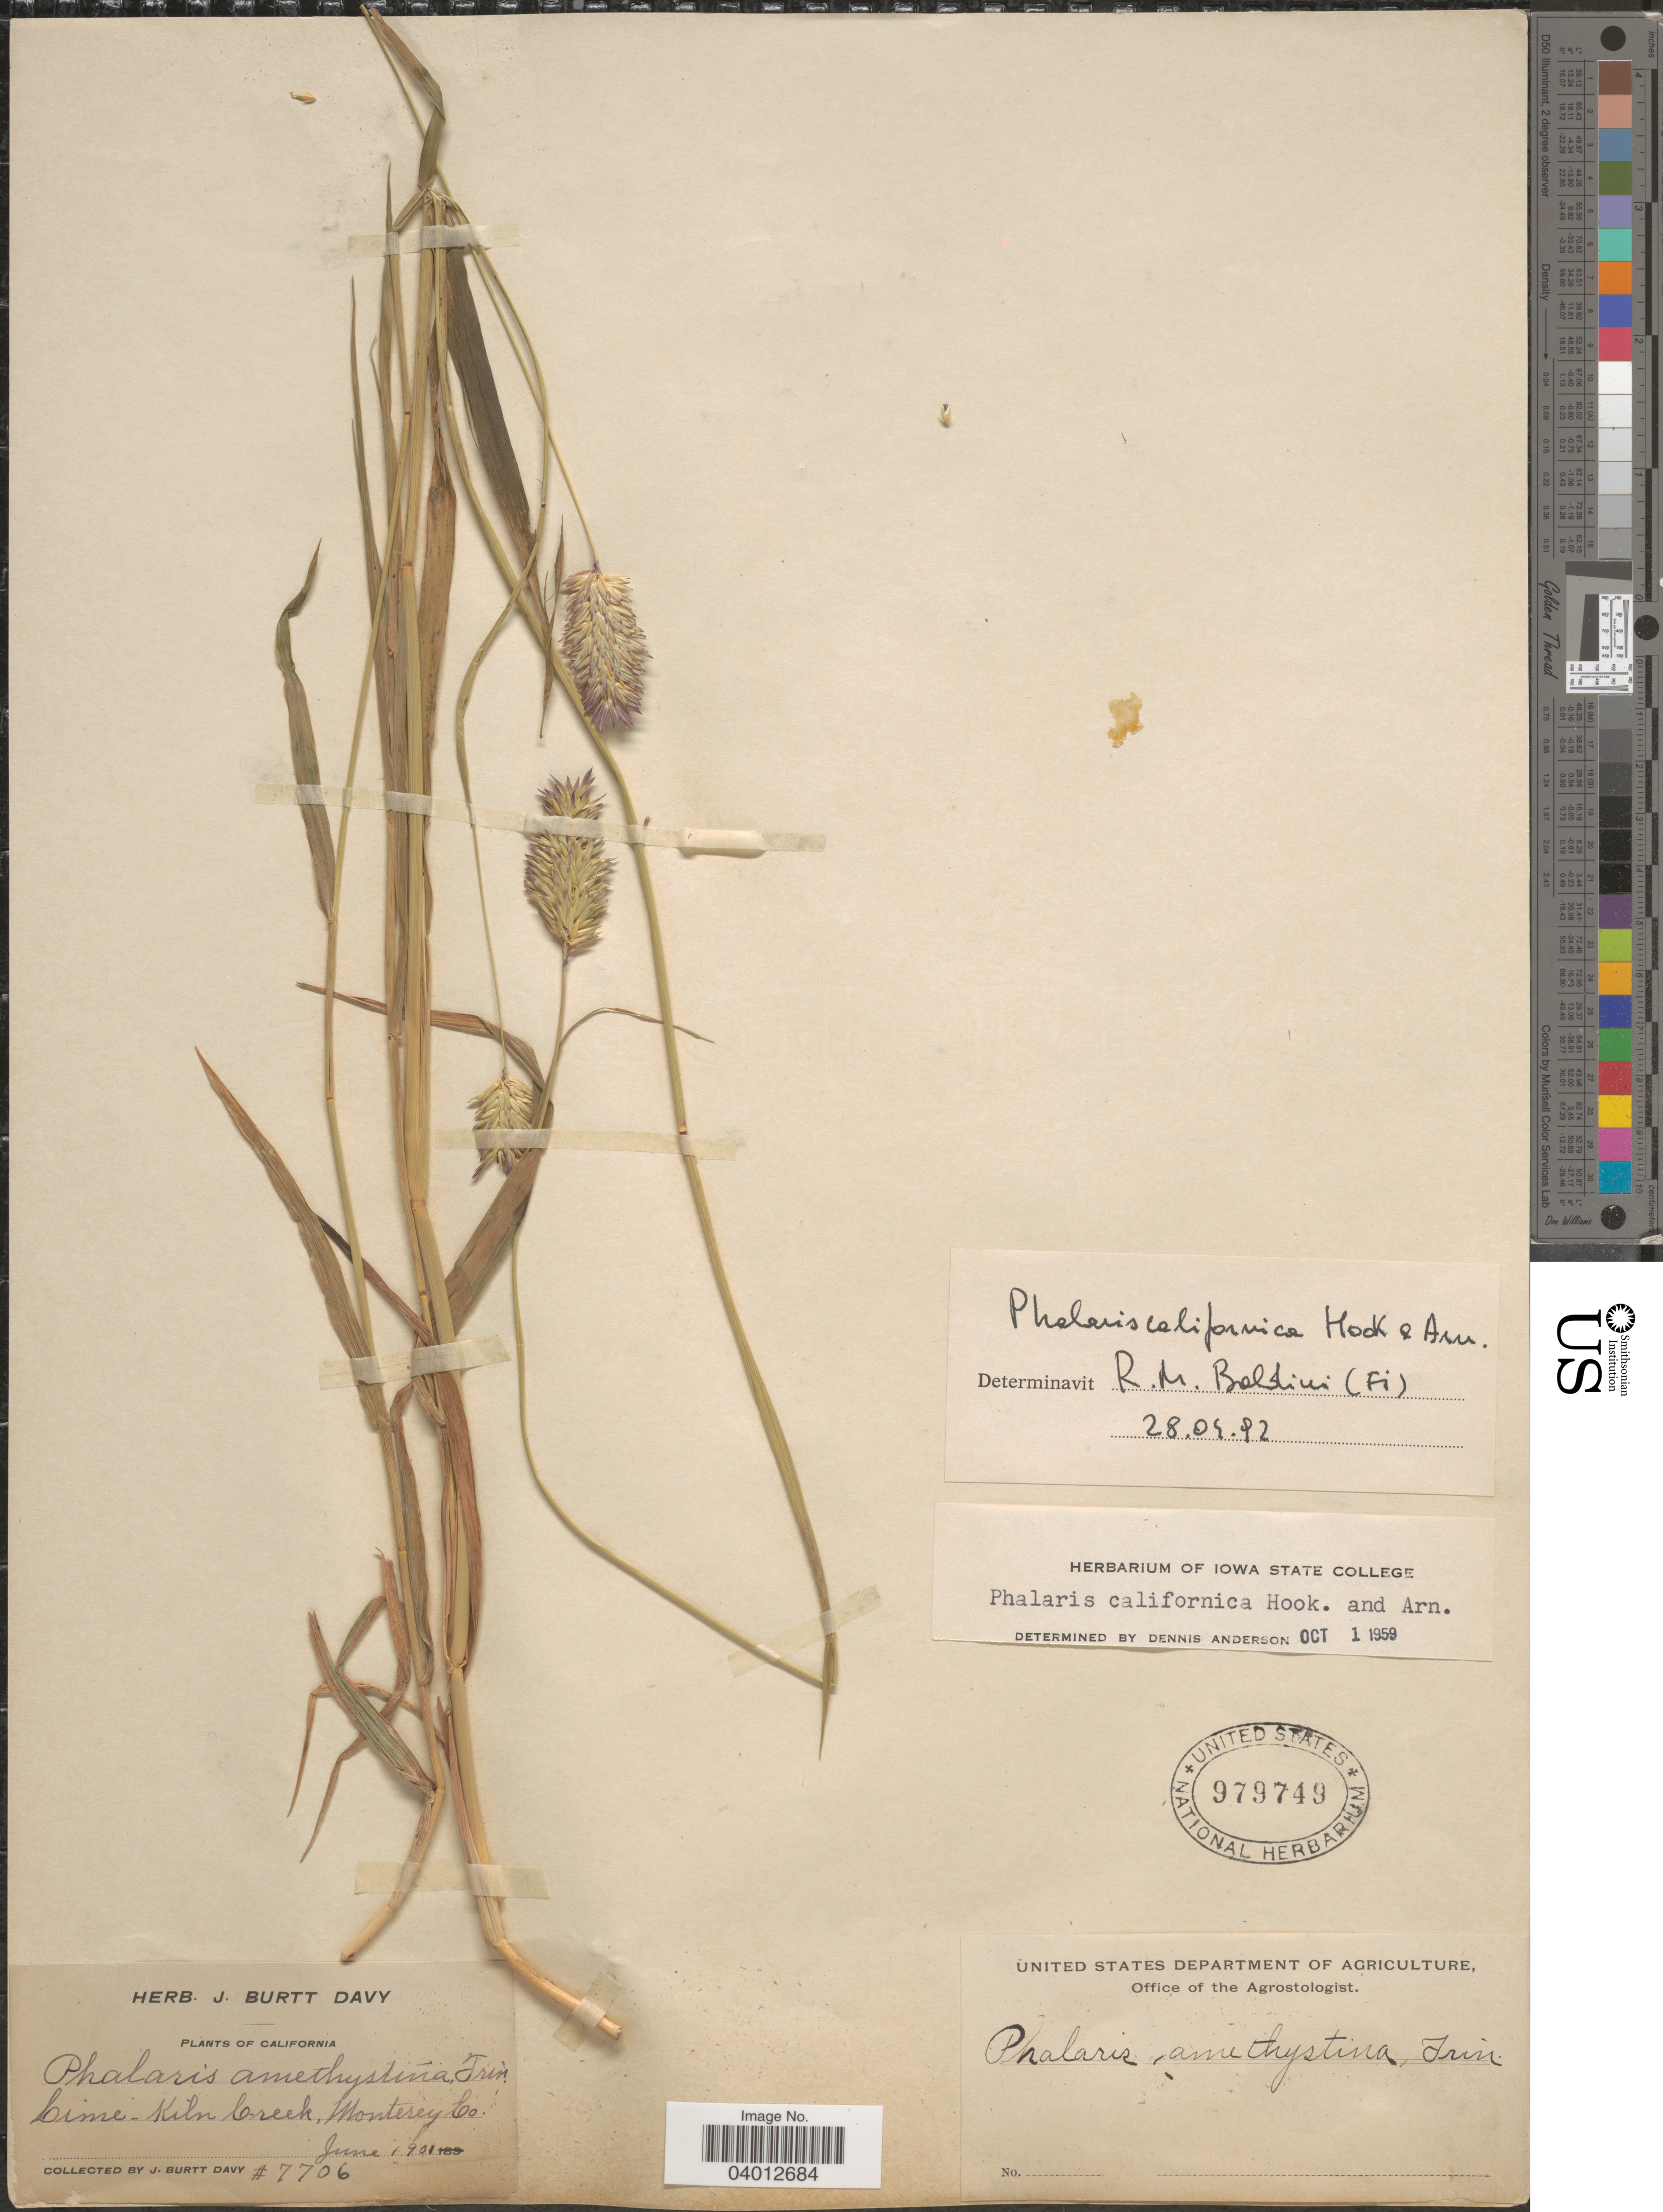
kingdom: Plantae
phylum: Tracheophyta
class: Liliopsida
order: Poales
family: Poaceae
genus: Phalaris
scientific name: Phalaris californica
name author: Hook. & Arn.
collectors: J. Burtt Davy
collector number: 7706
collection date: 1901-06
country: United States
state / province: California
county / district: Monterey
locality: Lime-Kiln Creek, Monterey Co.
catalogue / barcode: US 979749